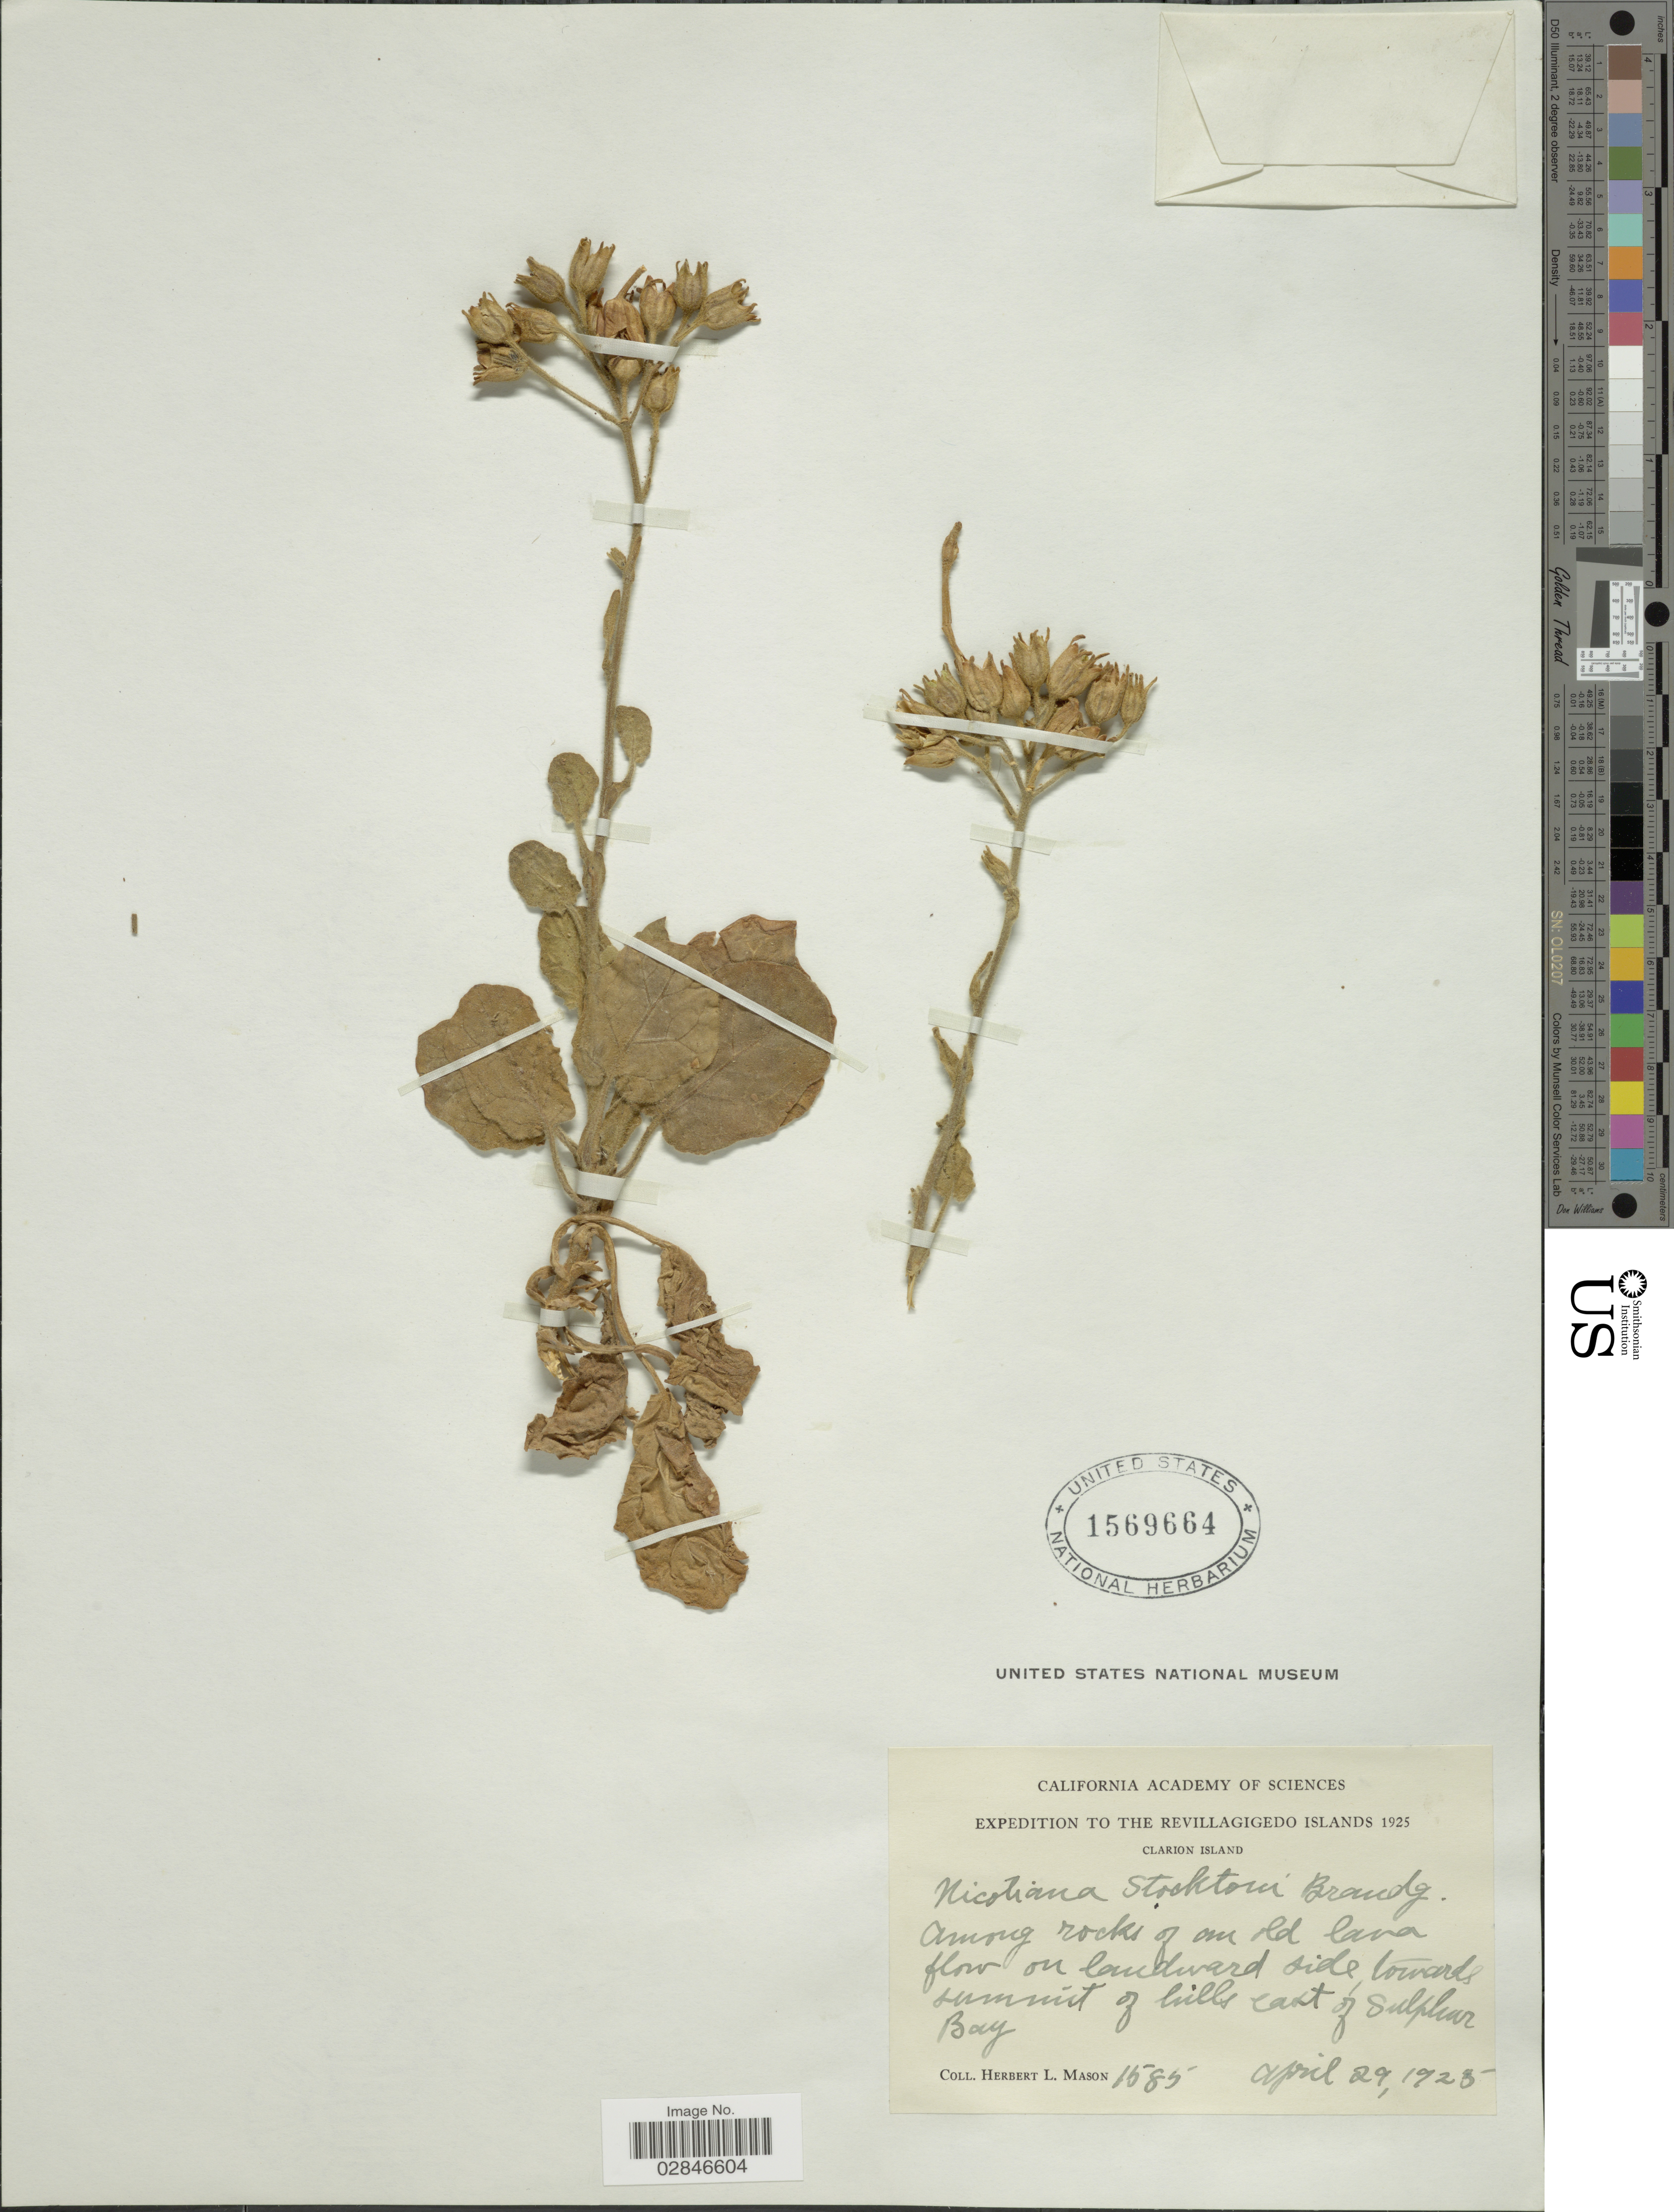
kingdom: Plantae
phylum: Tracheophyta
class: Magnoliopsida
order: Solanales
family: Solanaceae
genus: Nicotiana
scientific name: Nicotiana stocktoni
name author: Brandegee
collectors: H. L. Mason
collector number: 1585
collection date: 1925-04-29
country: Mexico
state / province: Colima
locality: To the Revillagigedo Islands, Clarion Island, summit of hills east of Sulphur Bay.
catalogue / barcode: US 1569664